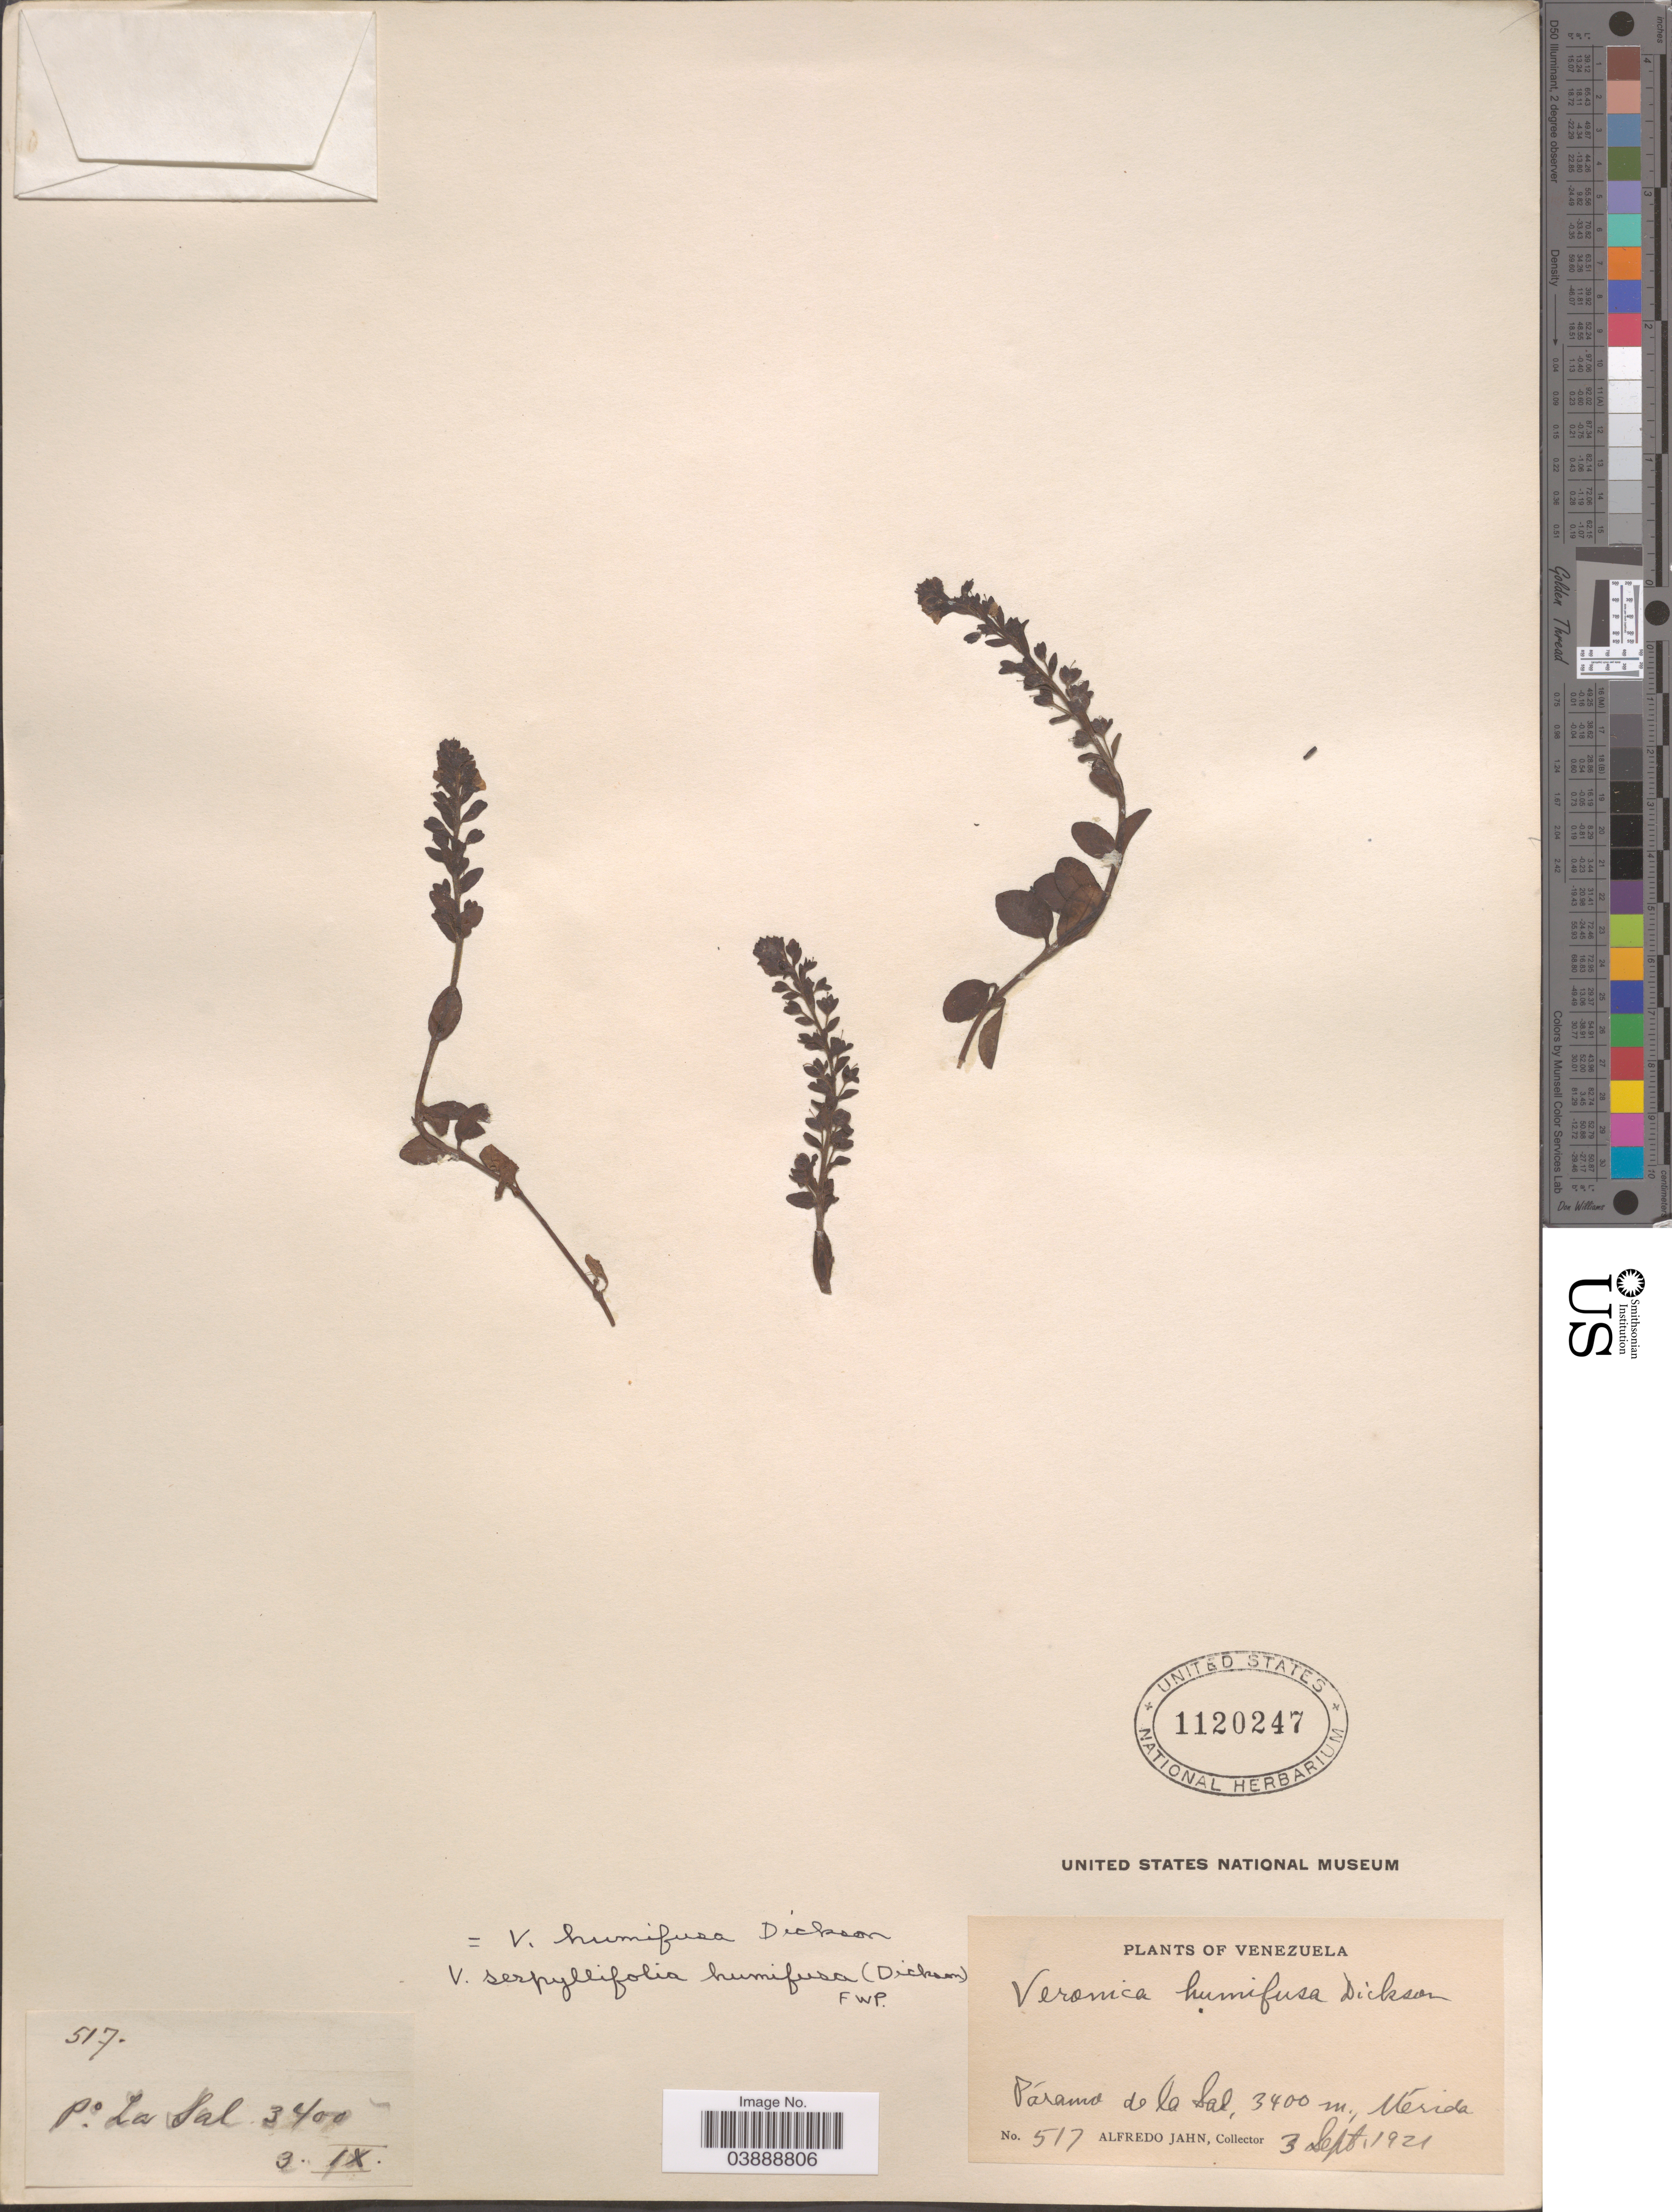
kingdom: Plantae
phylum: Tracheophyta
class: Magnoliopsida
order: Lamiales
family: Plantaginaceae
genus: Veronica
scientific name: Veronica serpyllifolia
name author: L.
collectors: A. Jahn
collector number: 517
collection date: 1921-09-03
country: Venezuela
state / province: Merida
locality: Páramo de la Sal.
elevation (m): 3400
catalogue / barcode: US 1120247